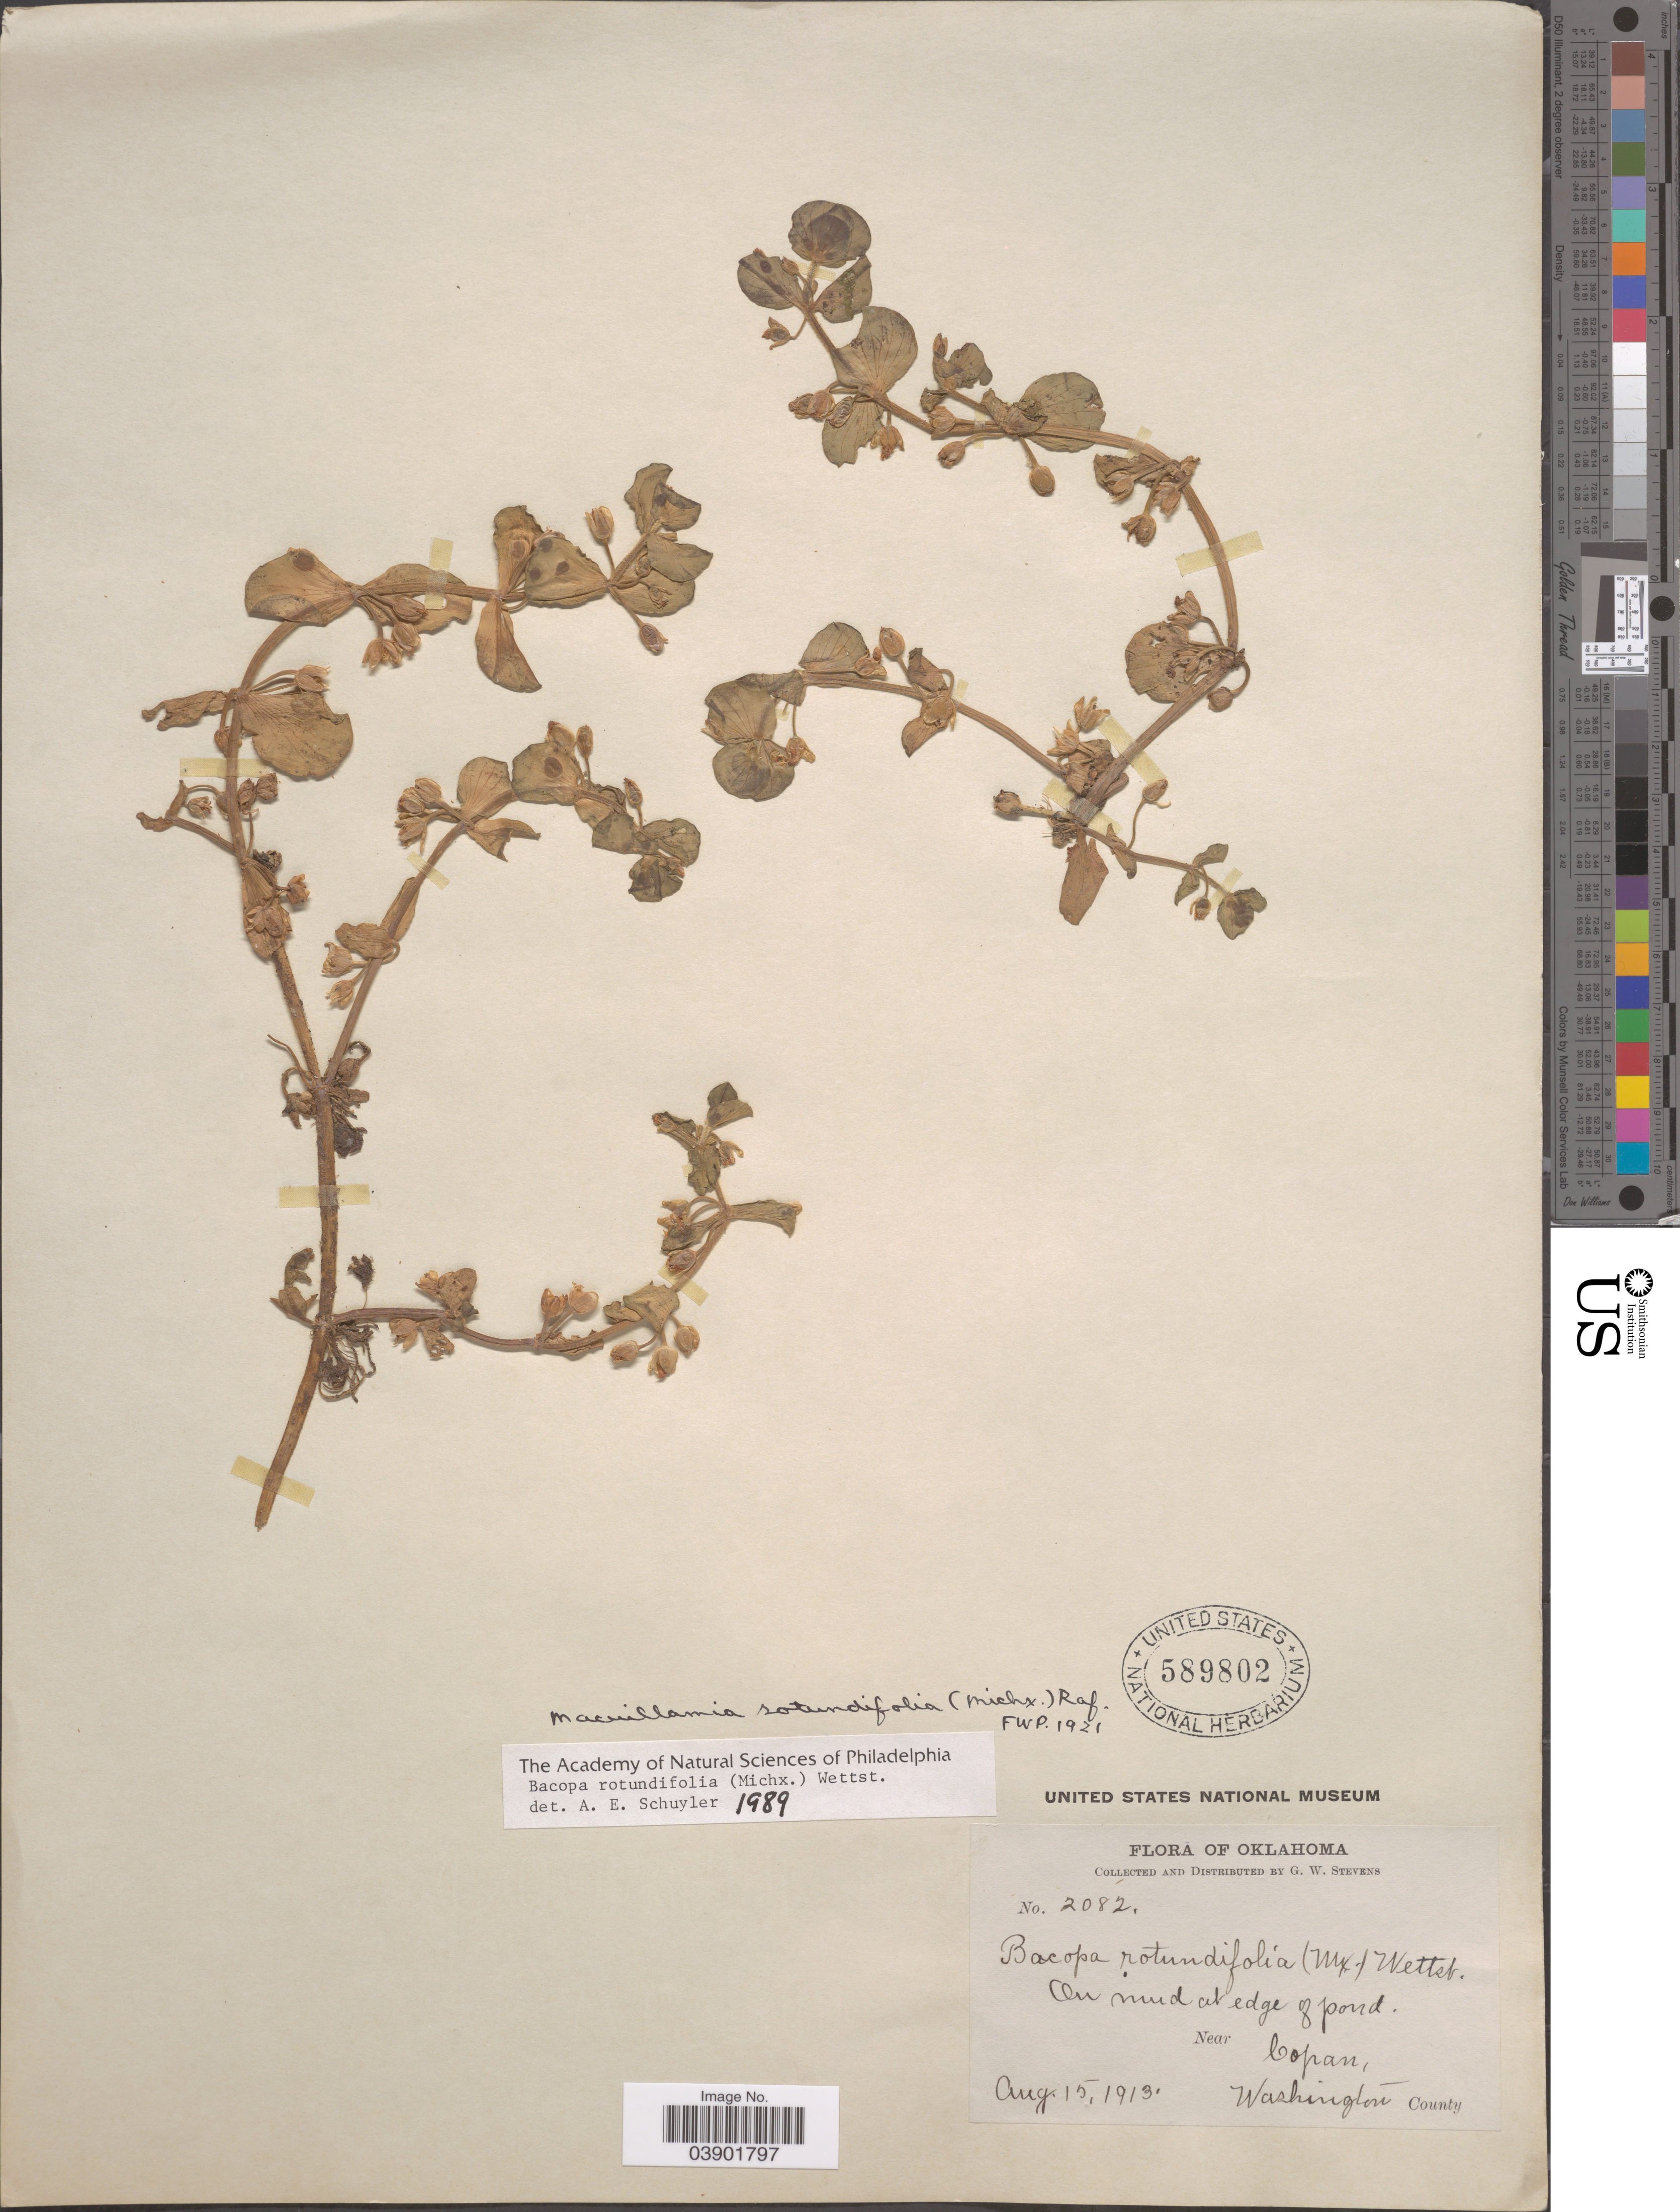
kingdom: Plantae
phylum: Tracheophyta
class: Magnoliopsida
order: Lamiales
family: Plantaginaceae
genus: Bacopa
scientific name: Bacopa rotundifolia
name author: (Michx.) Wettst.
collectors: G. W. Stevens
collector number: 2082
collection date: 1913-08-15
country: United States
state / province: Oklahoma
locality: Near Copan, Washington County.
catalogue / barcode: US 589802